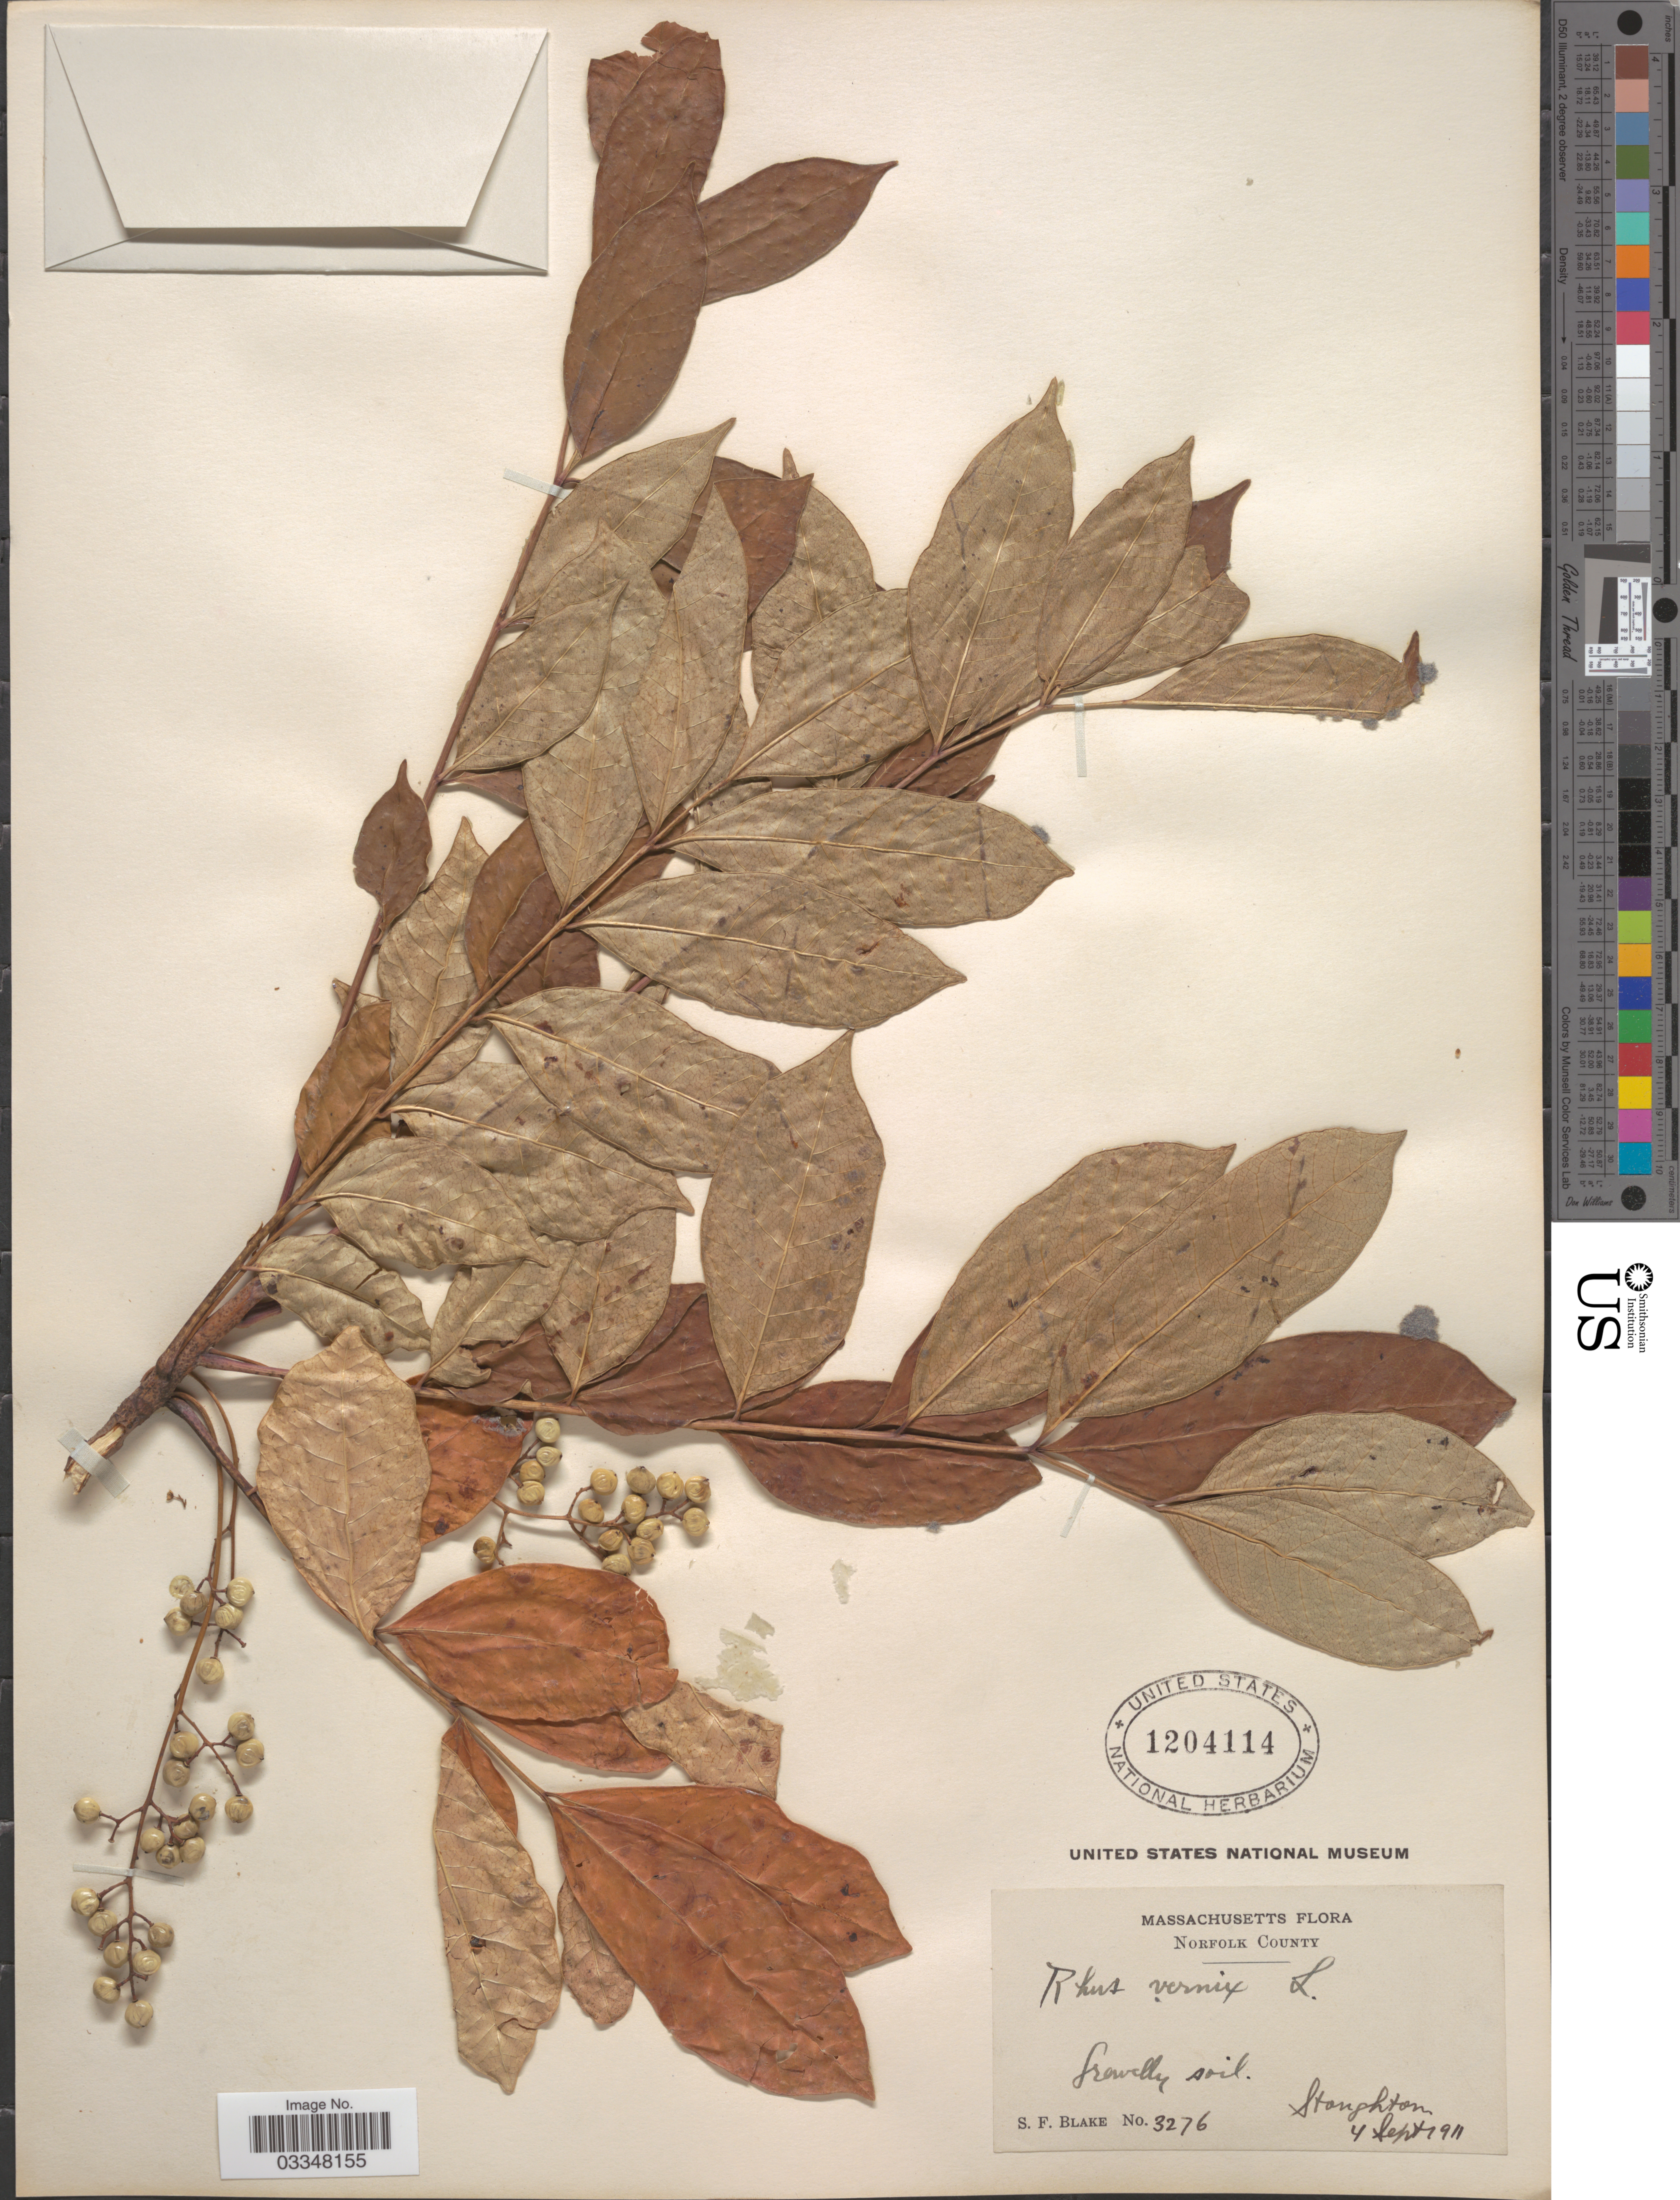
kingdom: Plantae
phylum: Tracheophyta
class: Magnoliopsida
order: Sapindales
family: Anacardiaceae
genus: Toxicodendron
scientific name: Toxicodendron vernix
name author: (L.) Kuntze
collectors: S. Blake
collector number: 3276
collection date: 1911-09-04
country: United States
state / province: Massachusetts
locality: Norfolk County. Stoughton.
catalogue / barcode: US 1204114